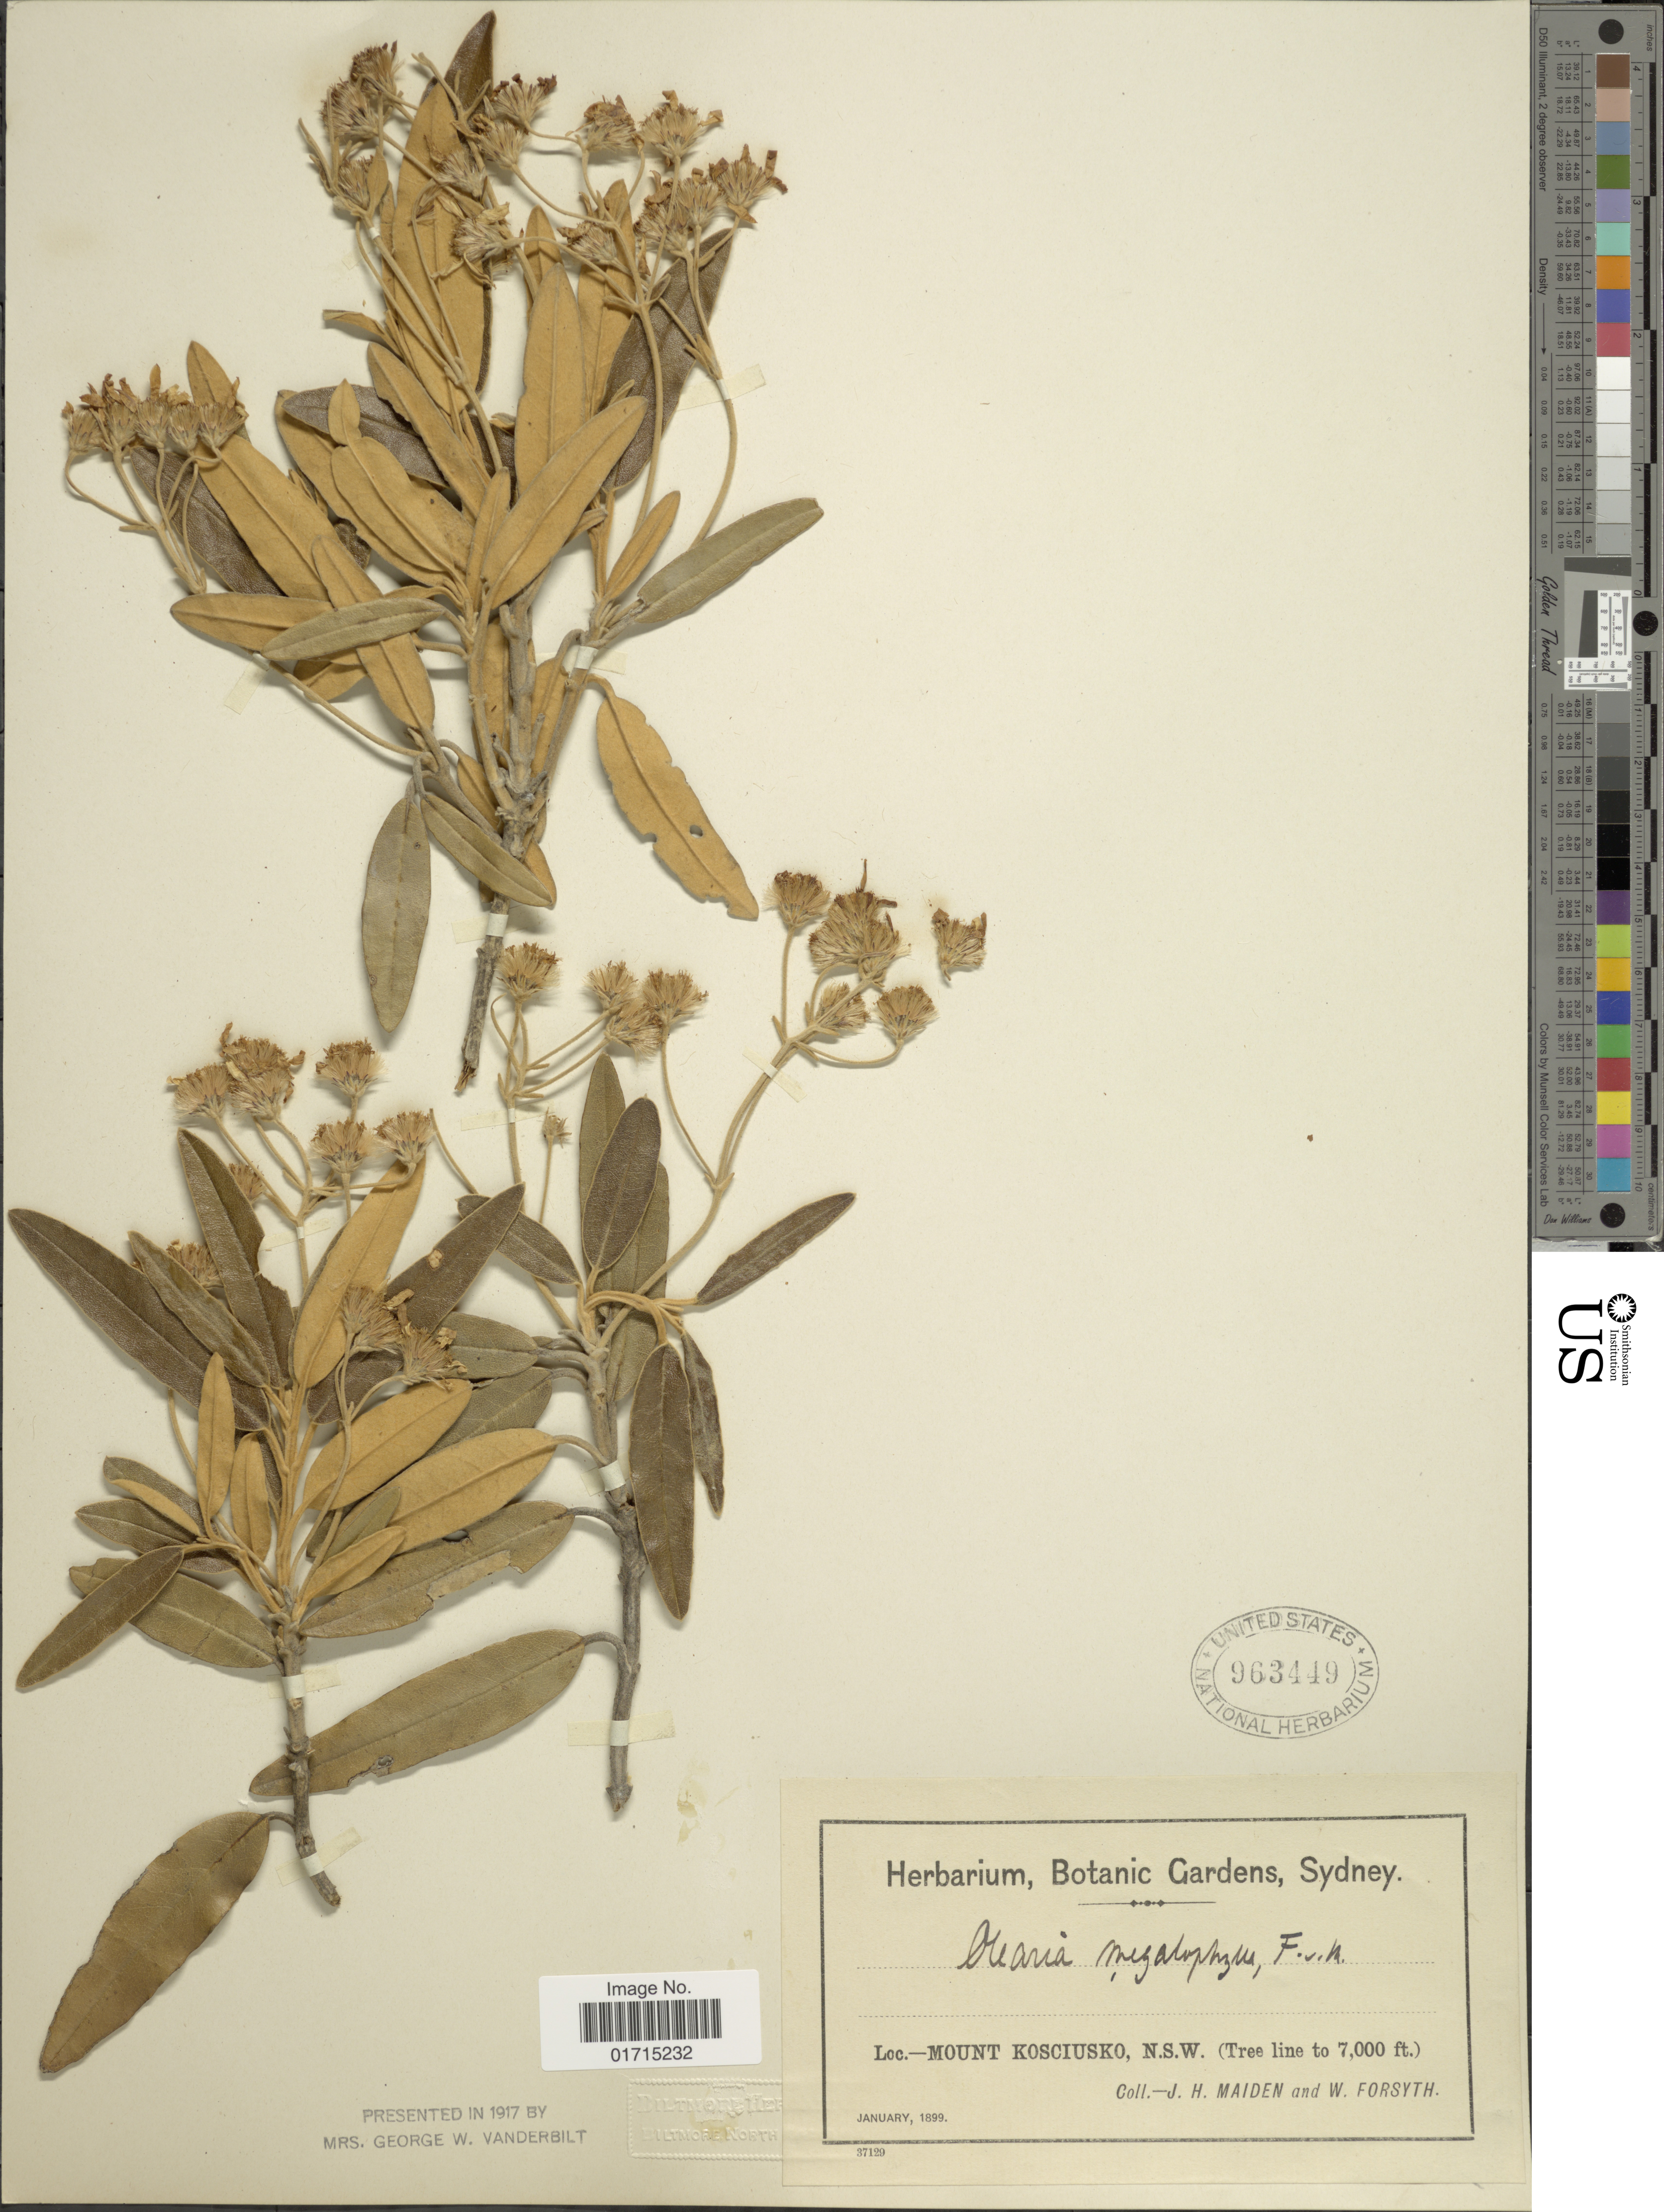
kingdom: Plantae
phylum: Tracheophyta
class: Magnoliopsida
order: Asterales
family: Asteraceae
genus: Olearia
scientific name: Olearia megalophylla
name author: (F. Muell.) F. Muell. ex Benth.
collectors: J. Maiden & W. Forsyth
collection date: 1899-01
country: Australia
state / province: New South Wales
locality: Mount Kosciusko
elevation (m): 2134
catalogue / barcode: US 963449